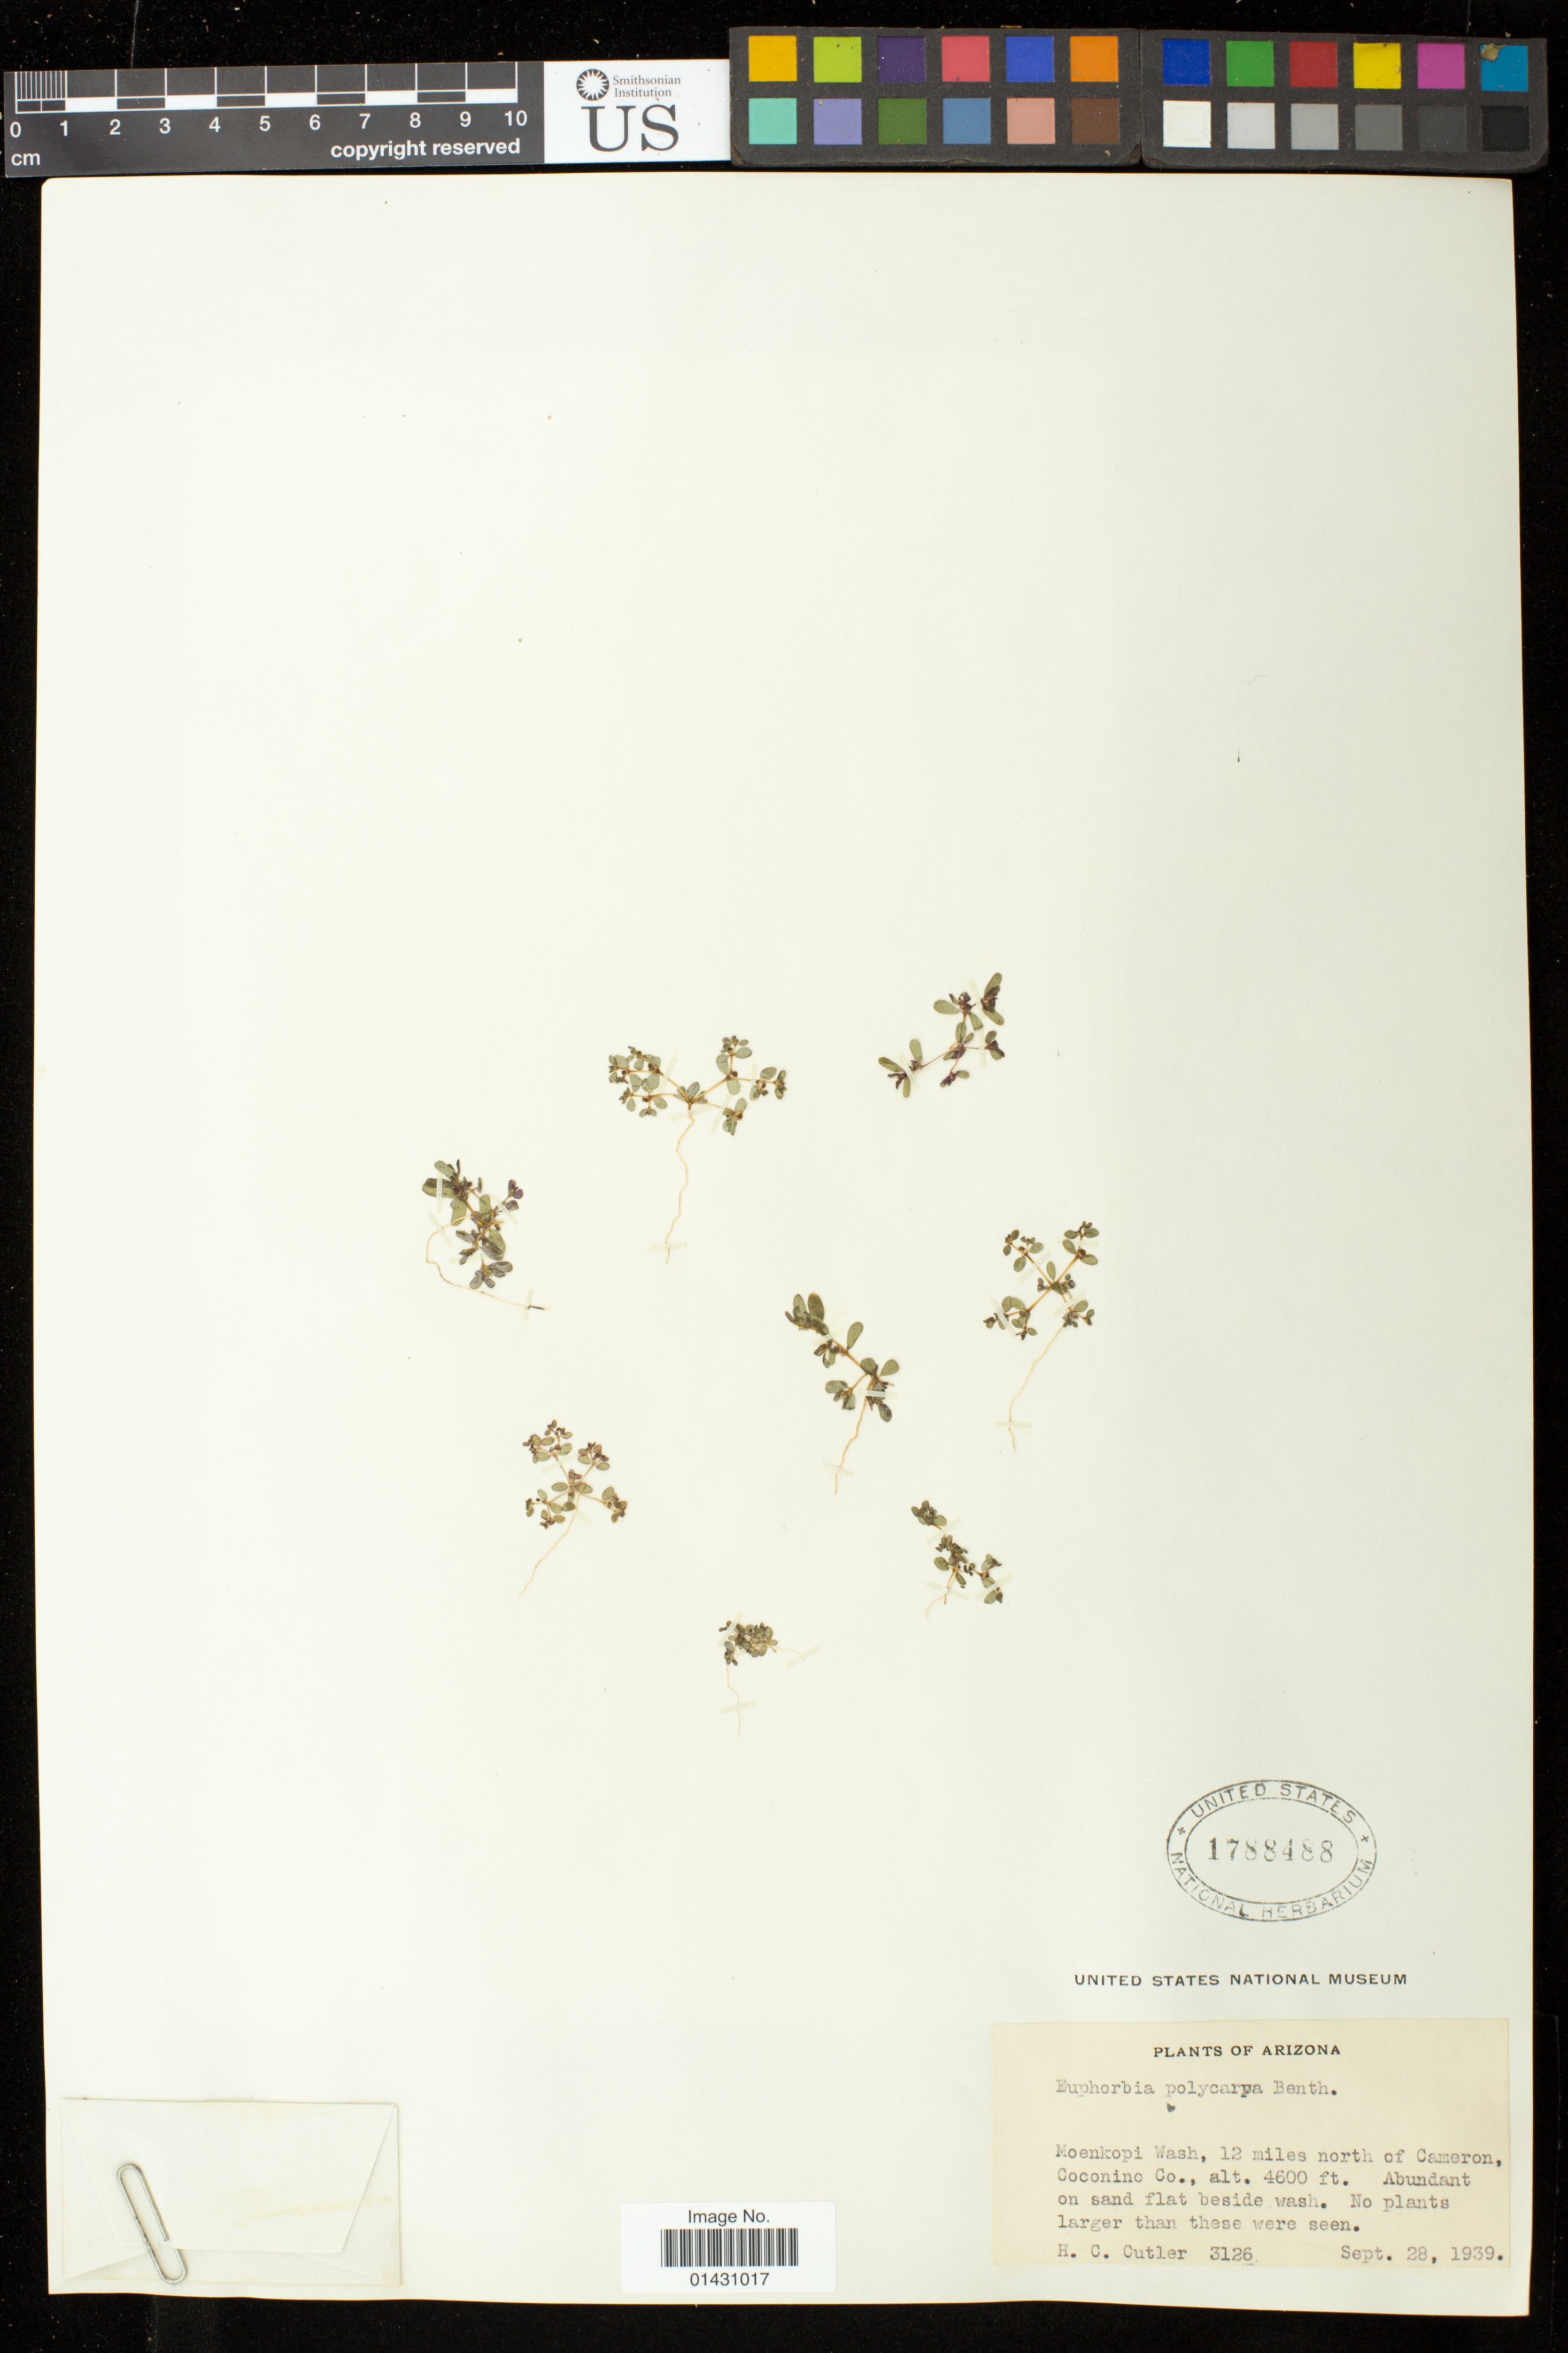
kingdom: Plantae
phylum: Tracheophyta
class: Magnoliopsida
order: Malpighiales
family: Euphorbiaceae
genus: Euphorbia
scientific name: Euphorbia polycarpa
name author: Benth.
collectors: H. C. Cutler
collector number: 3126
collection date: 1939-09-28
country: United States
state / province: Arizona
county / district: Coconino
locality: Moenkopi Wash, 12 miles north of Cameron.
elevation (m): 1402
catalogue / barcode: US 1788488